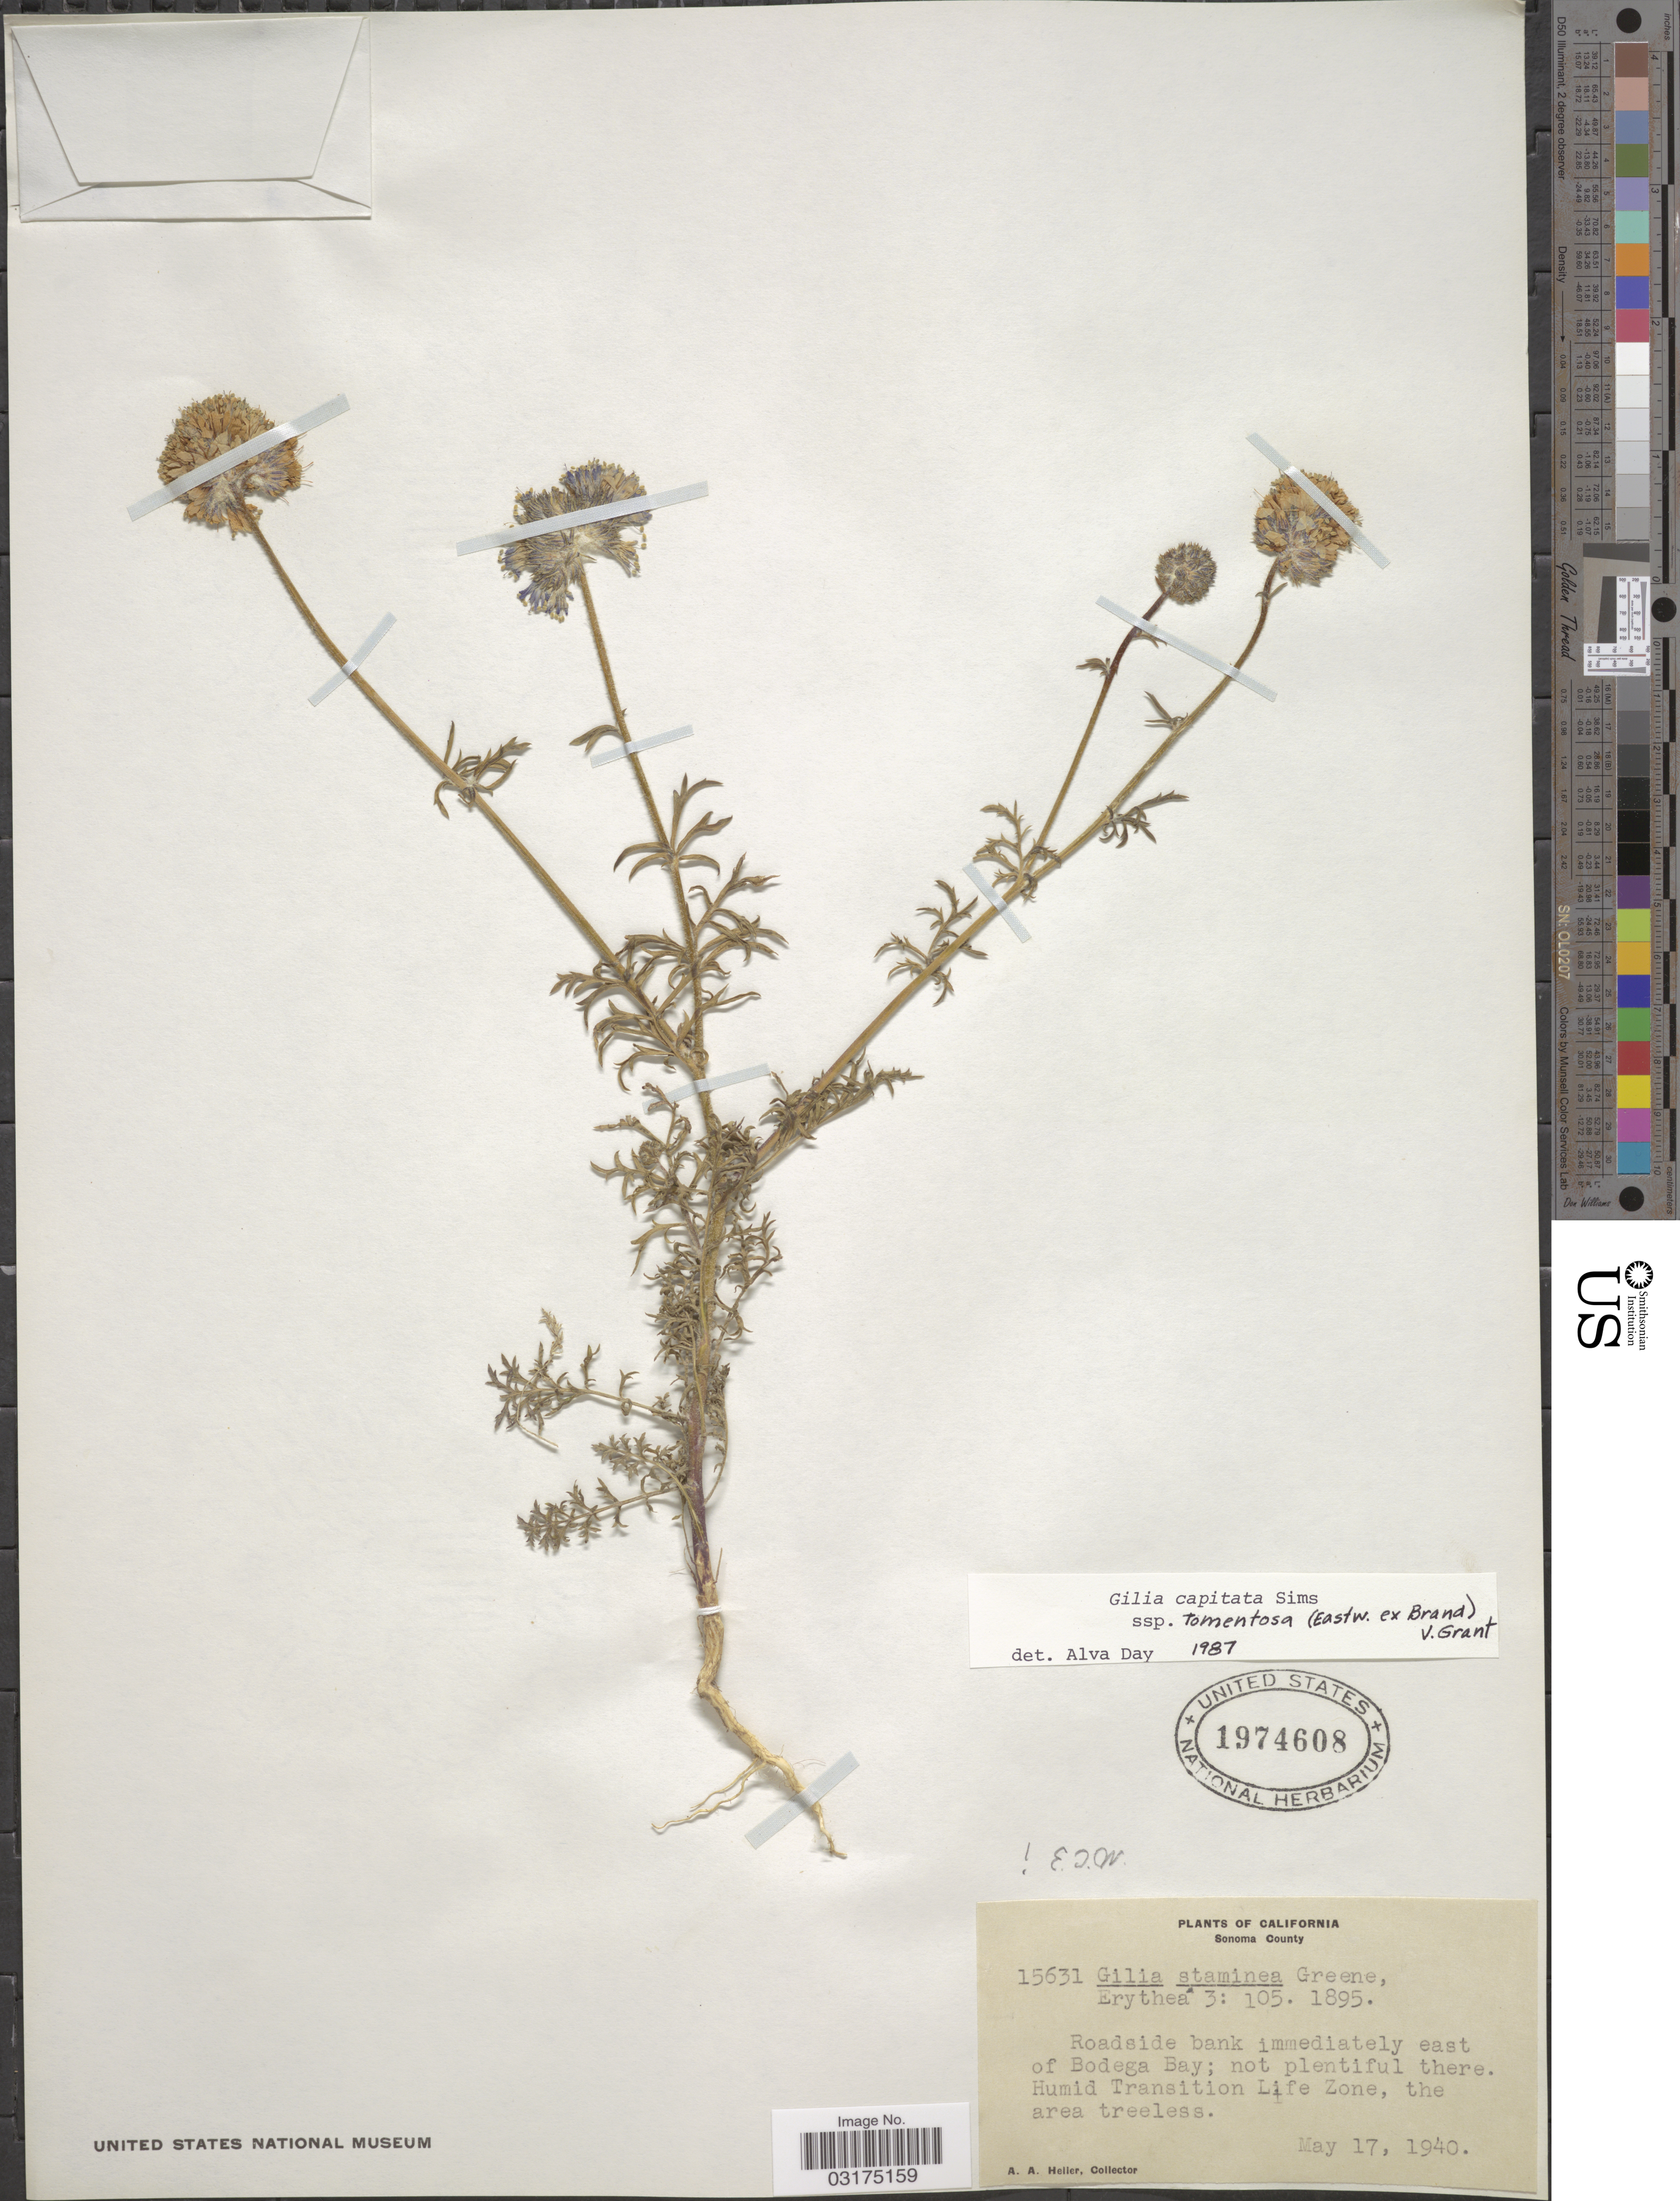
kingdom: Plantae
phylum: Tracheophyta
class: Magnoliopsida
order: Ericales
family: Polemoniaceae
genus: Gilia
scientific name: Gilia capitata subsp. tomentosa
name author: V.E. Grant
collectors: A. A. Heller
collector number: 15631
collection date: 1940-05-17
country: United States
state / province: California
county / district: Sonoma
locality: Sonoma County, Roadside bank immediately east of Bodega Bay.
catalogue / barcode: US 1974608